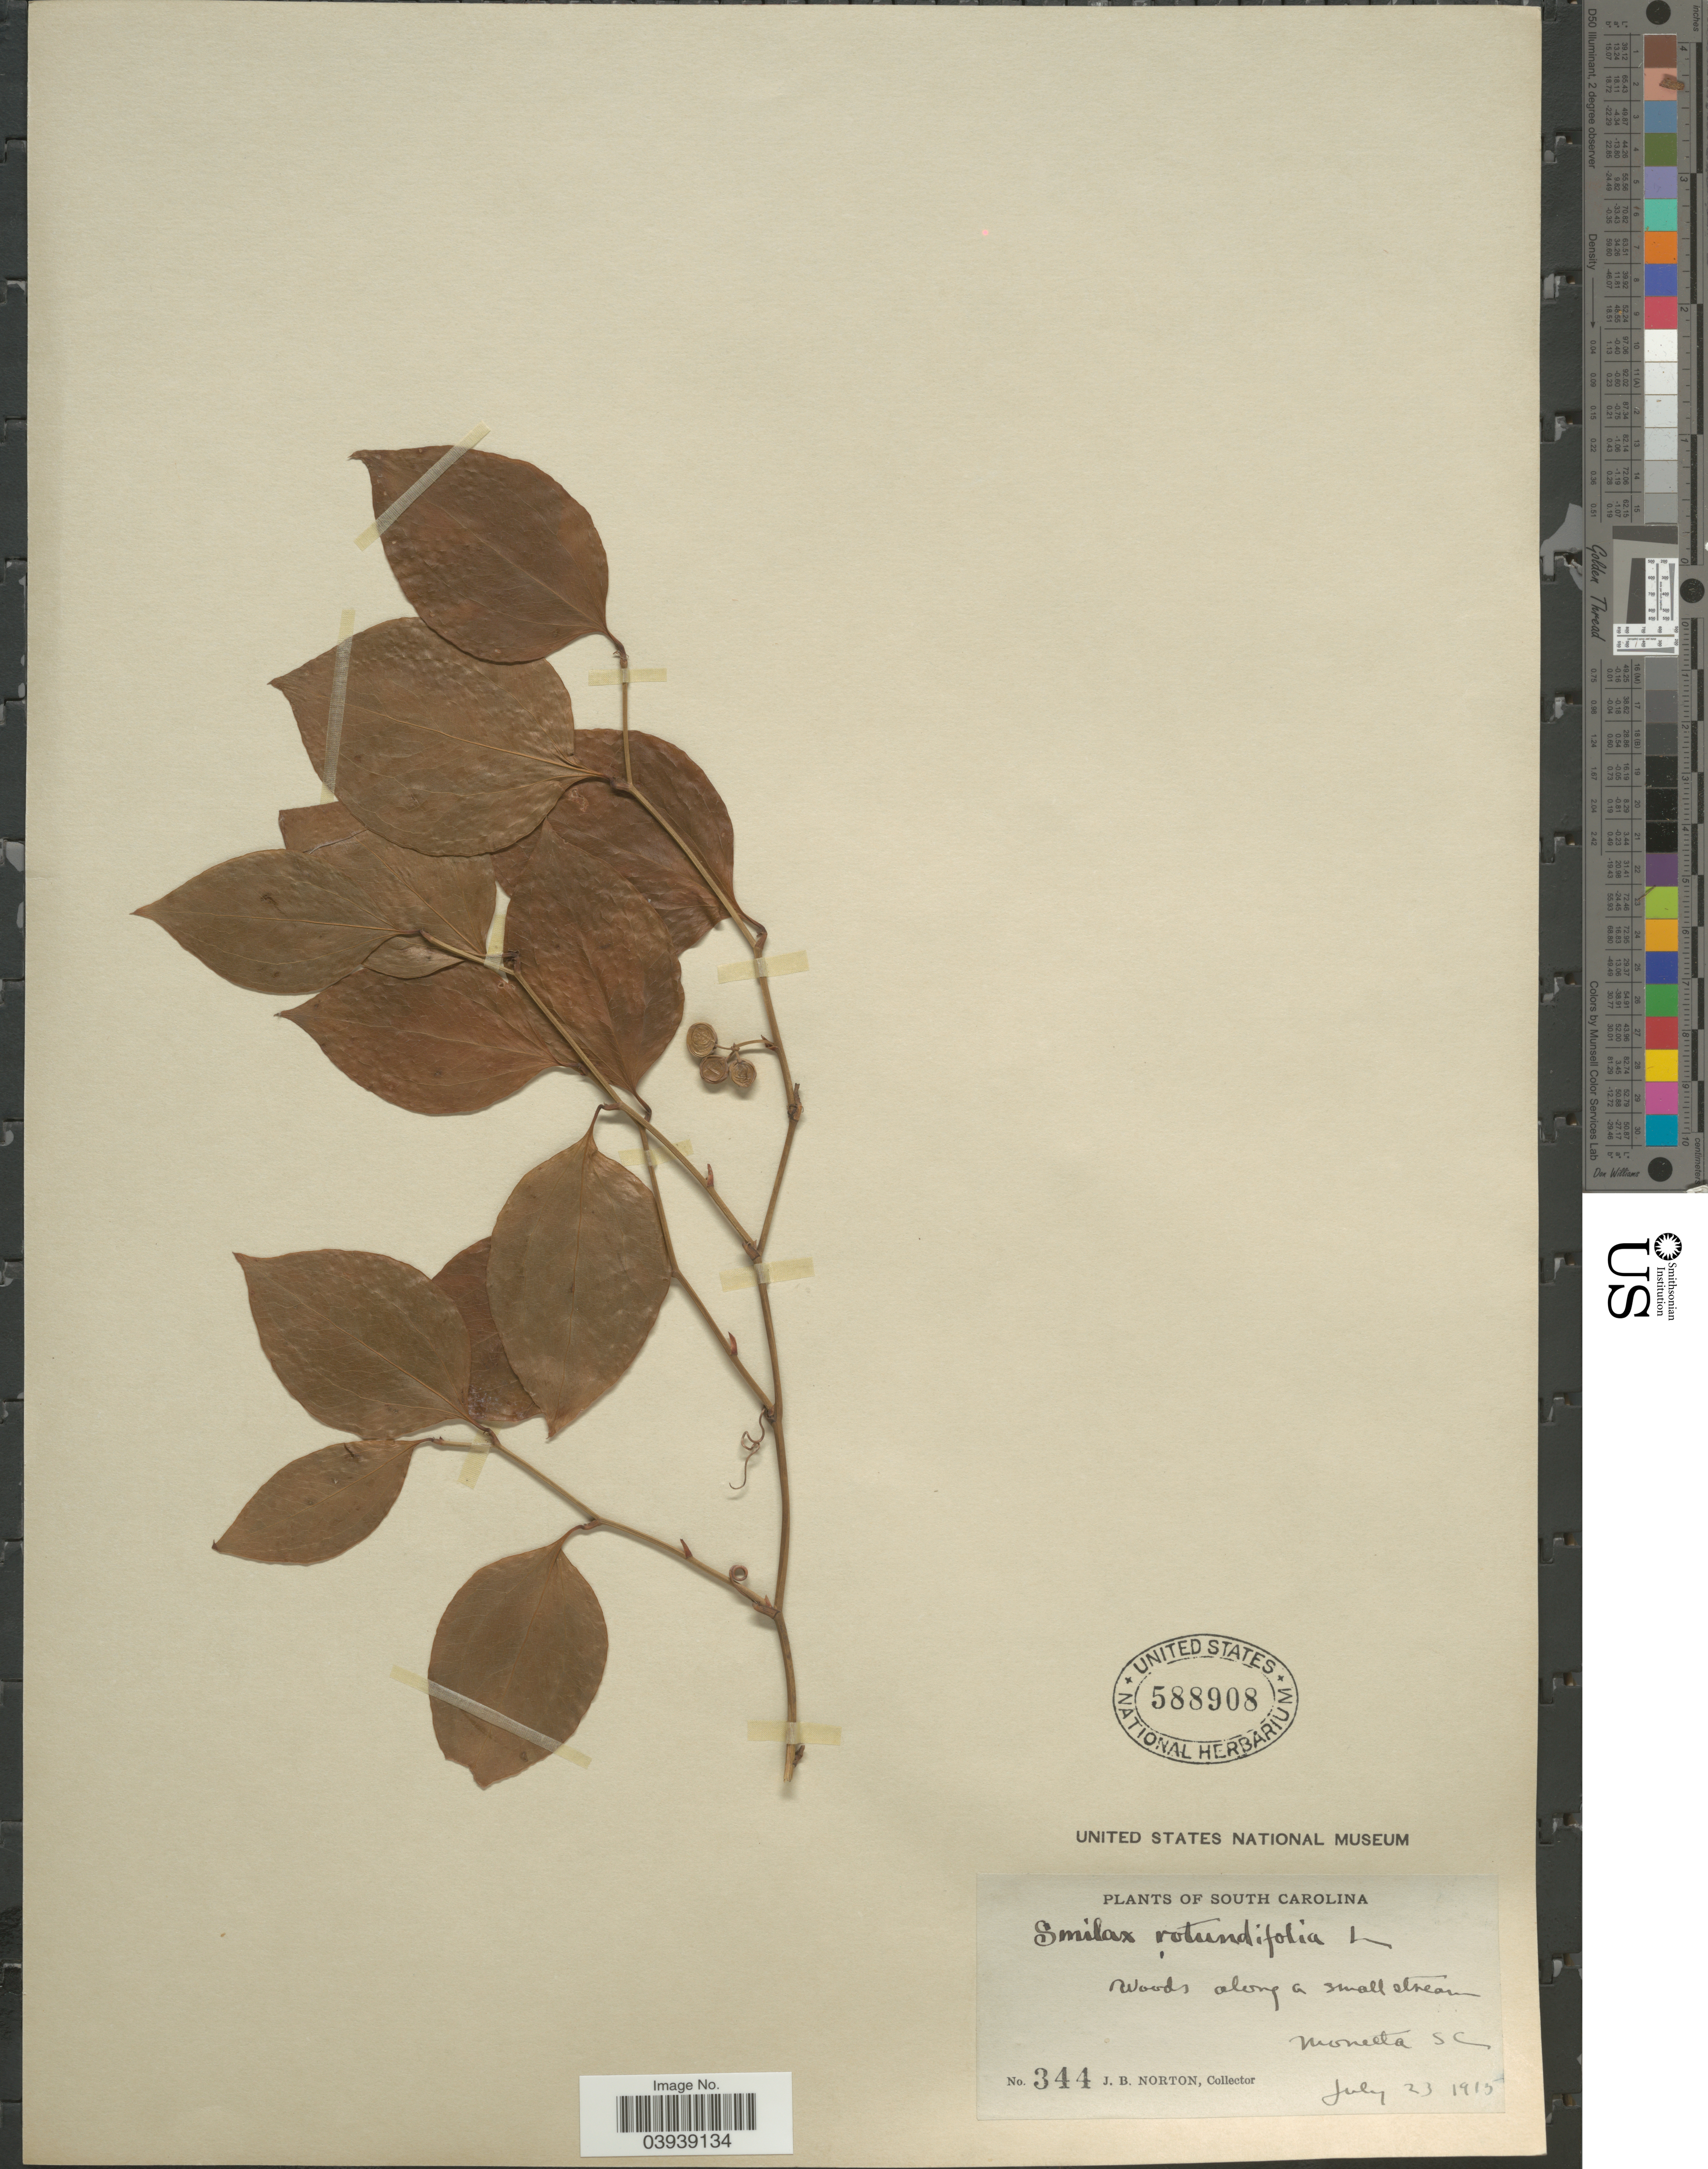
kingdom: Plantae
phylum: Tracheophyta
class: Liliopsida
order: Liliales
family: Smilacaceae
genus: Smilax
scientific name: Smilax rotundifolia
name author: L.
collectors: J. B. Norton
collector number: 344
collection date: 1915-07-23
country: United States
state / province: South Carolina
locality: Woods along a small stream. Monetta.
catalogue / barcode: US 588908